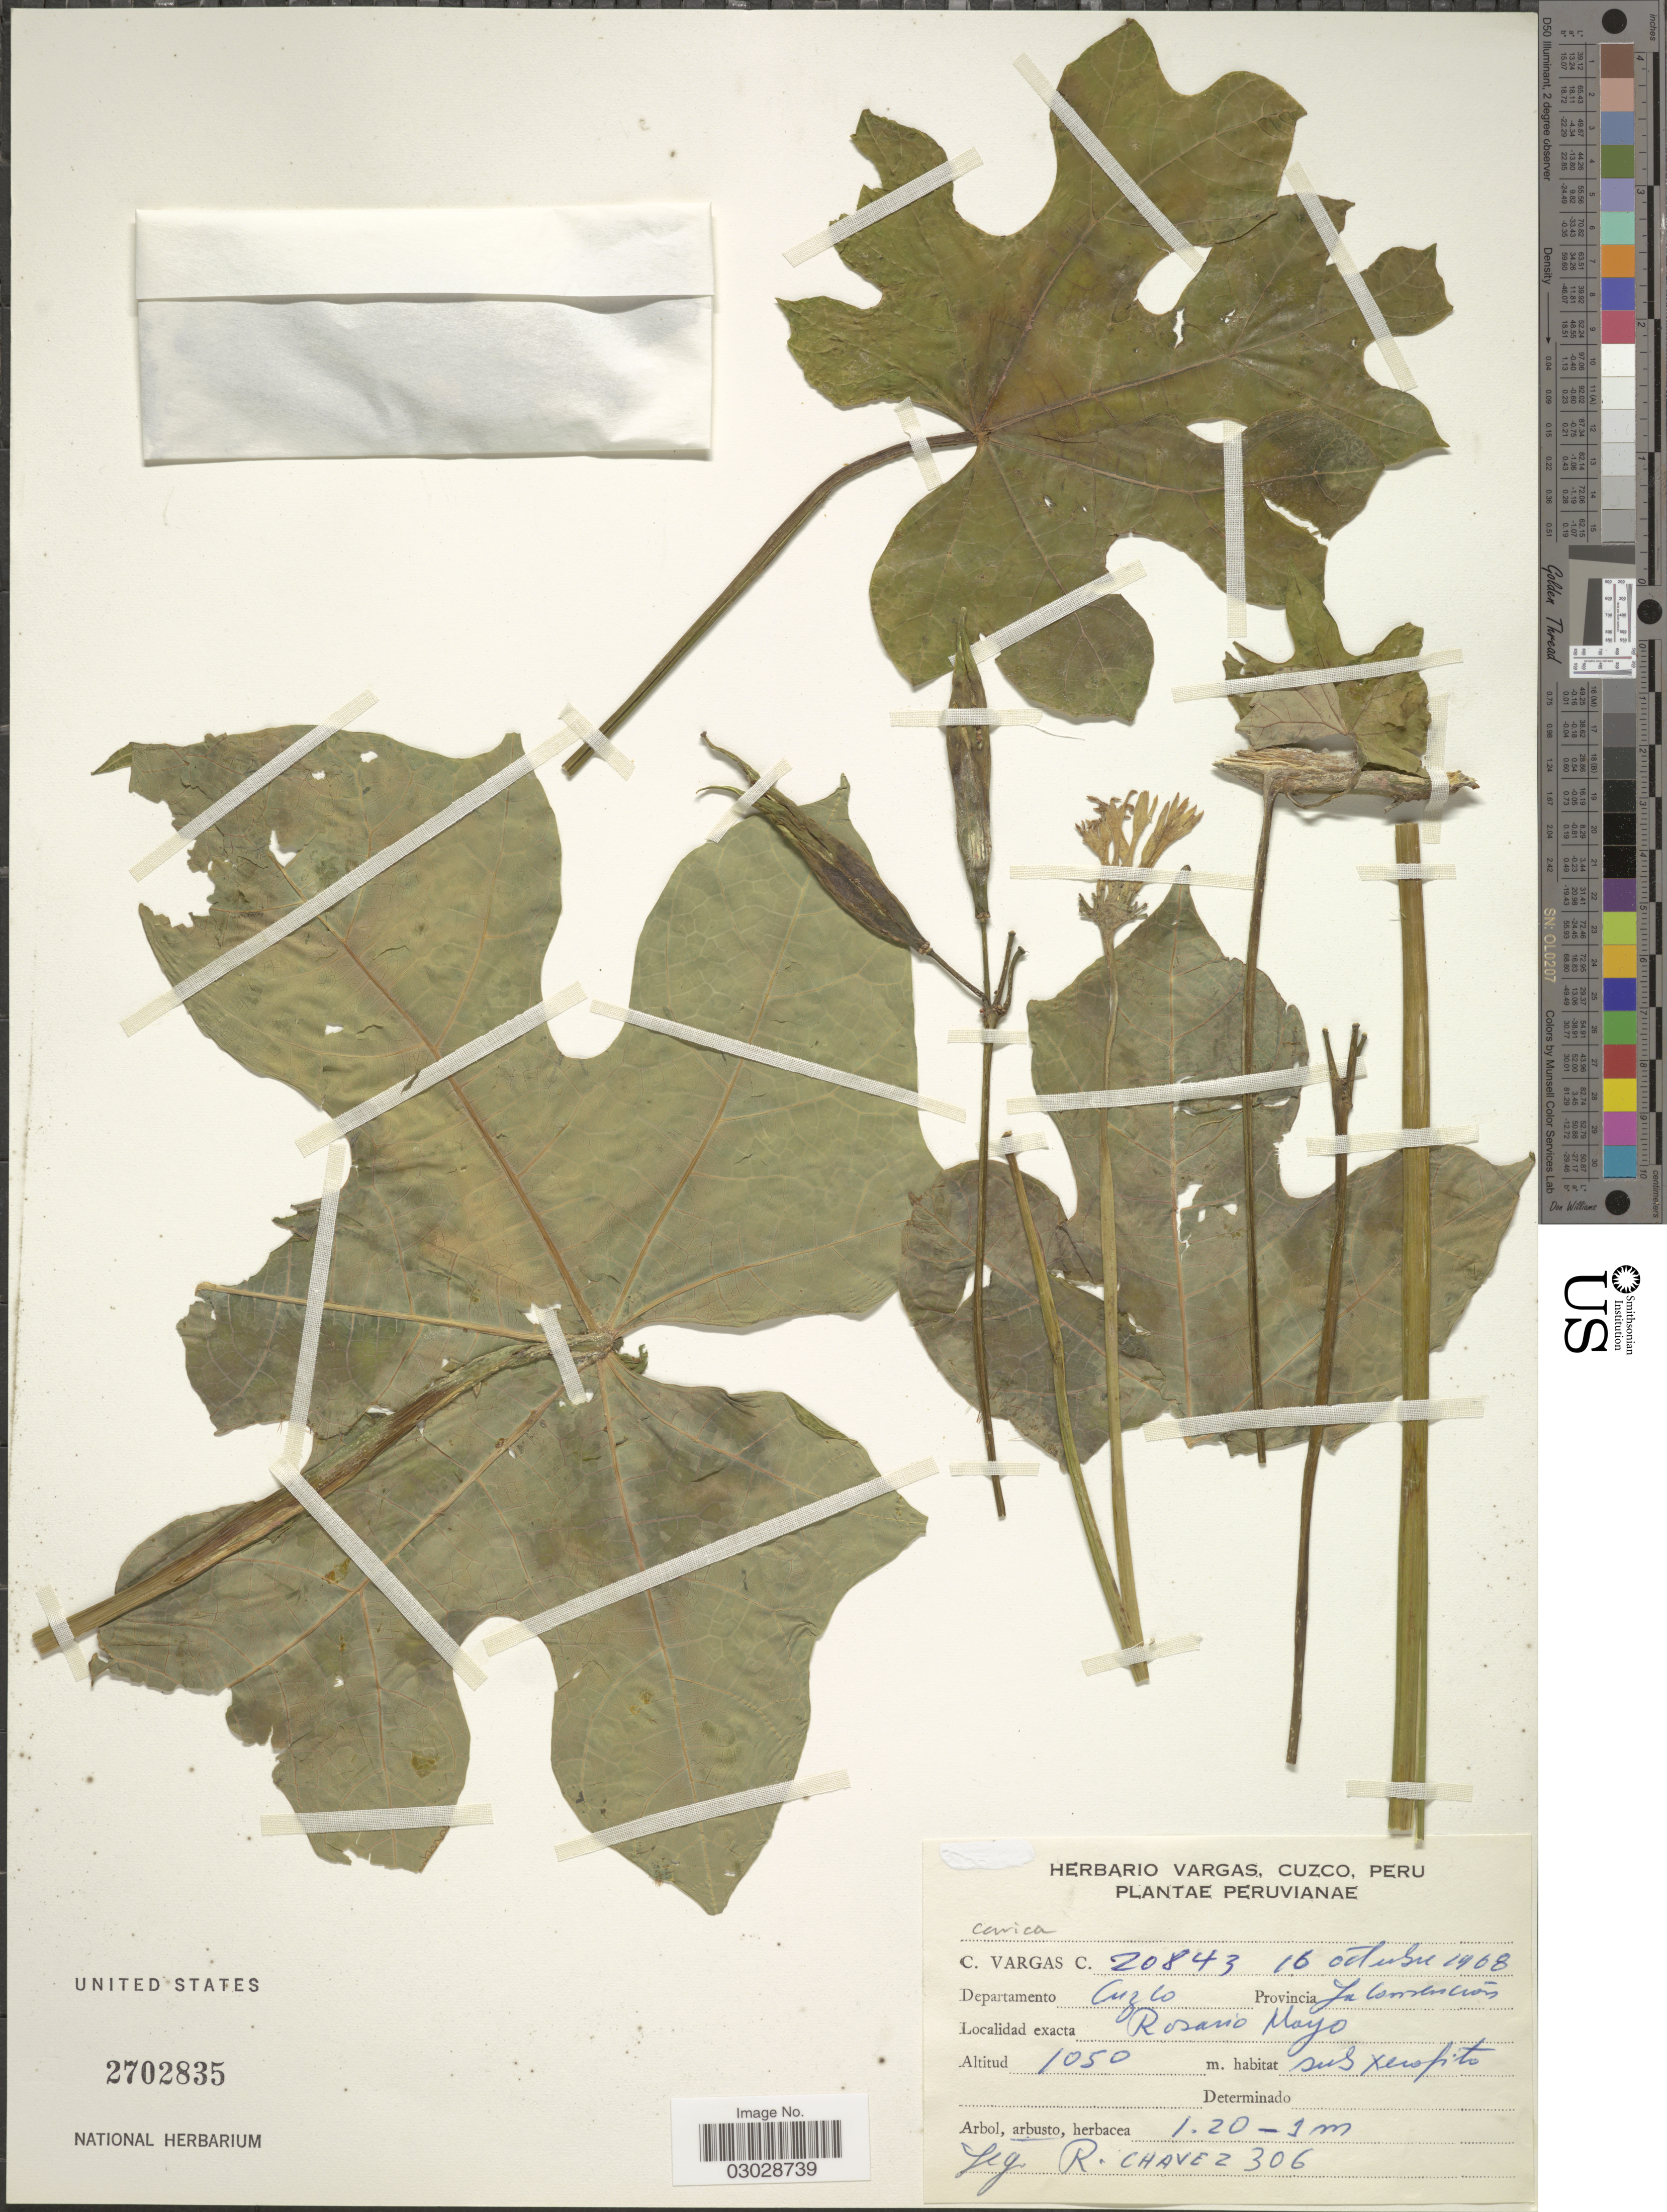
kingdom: Plantae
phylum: Tracheophyta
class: Magnoliopsida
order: Brassicales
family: Caricaceae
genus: Carica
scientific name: Carica sp.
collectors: C. Vargas Calderón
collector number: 20843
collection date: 1968-10-16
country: Peru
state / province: Cusco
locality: Departamento Cuzco, Provincia La Convencion, Rosario Mayo.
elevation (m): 1050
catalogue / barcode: US 2702835